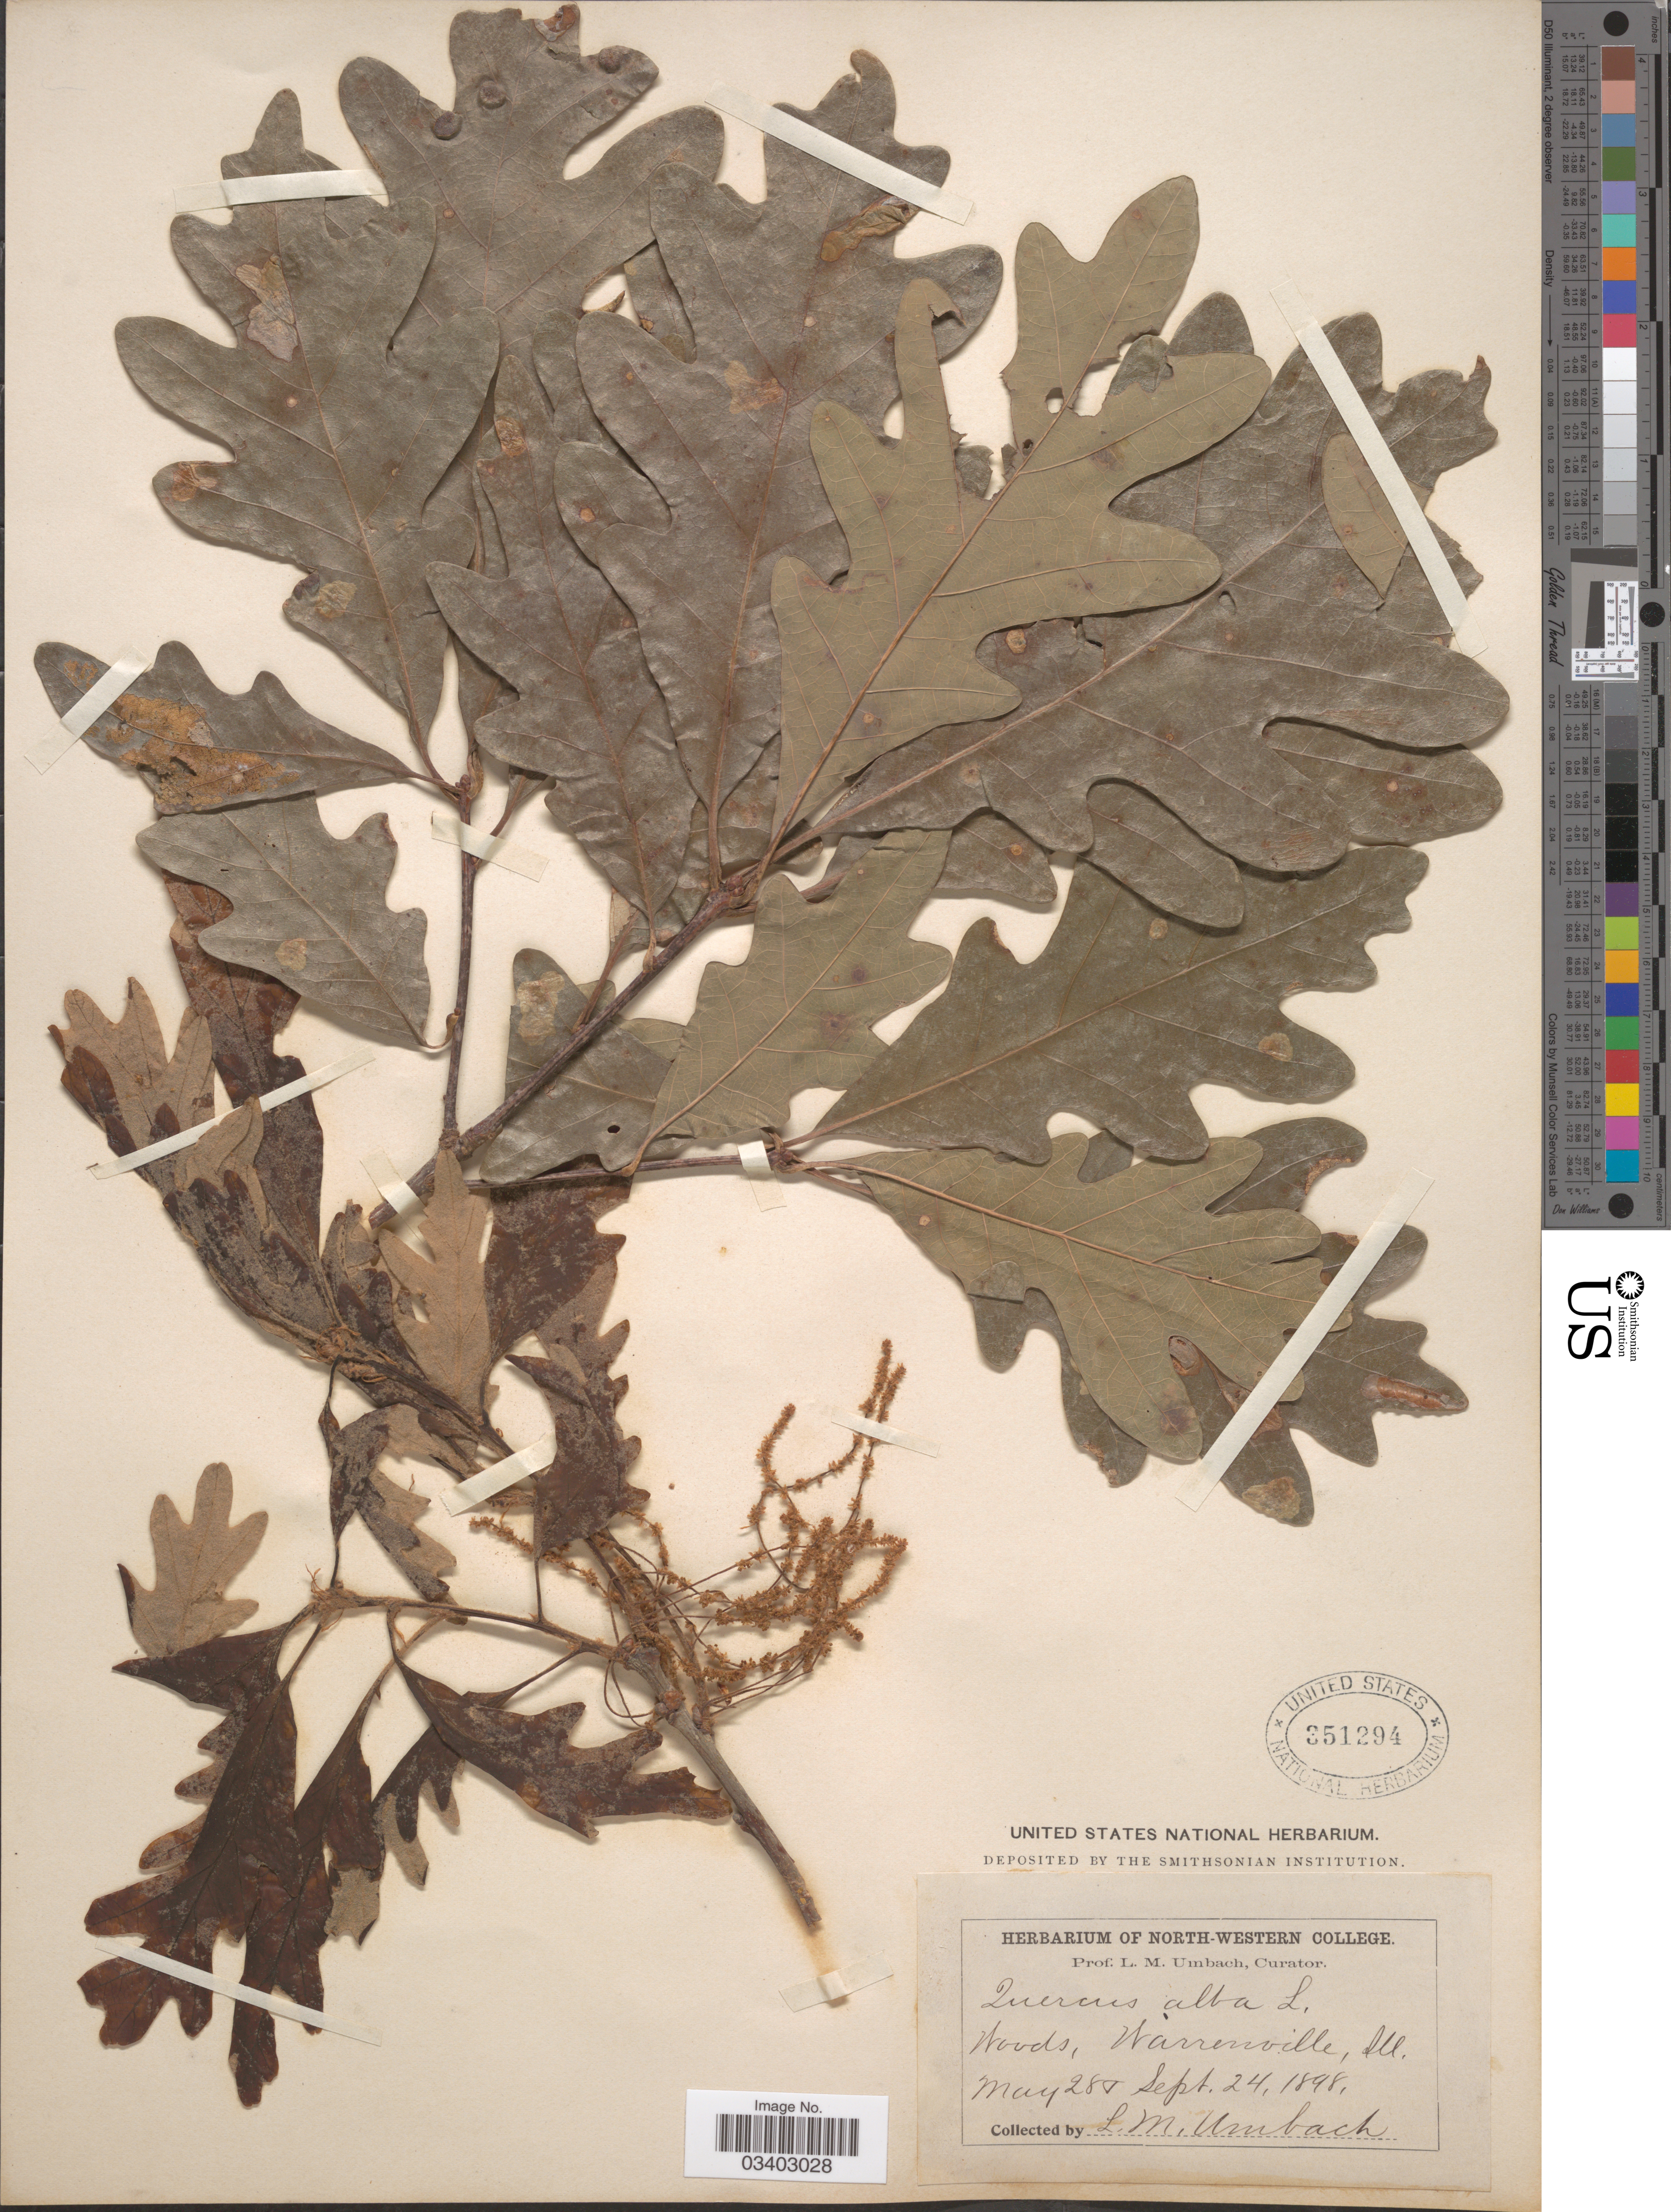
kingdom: Plantae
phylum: Tracheophyta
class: Magnoliopsida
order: Fagales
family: Fagaceae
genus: Quercus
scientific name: Quercus alba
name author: L.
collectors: L. M. Umbach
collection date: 1898-05-28/1898-09-24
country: United States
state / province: Illinois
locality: Woods, Warrenville.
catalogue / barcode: US 351294